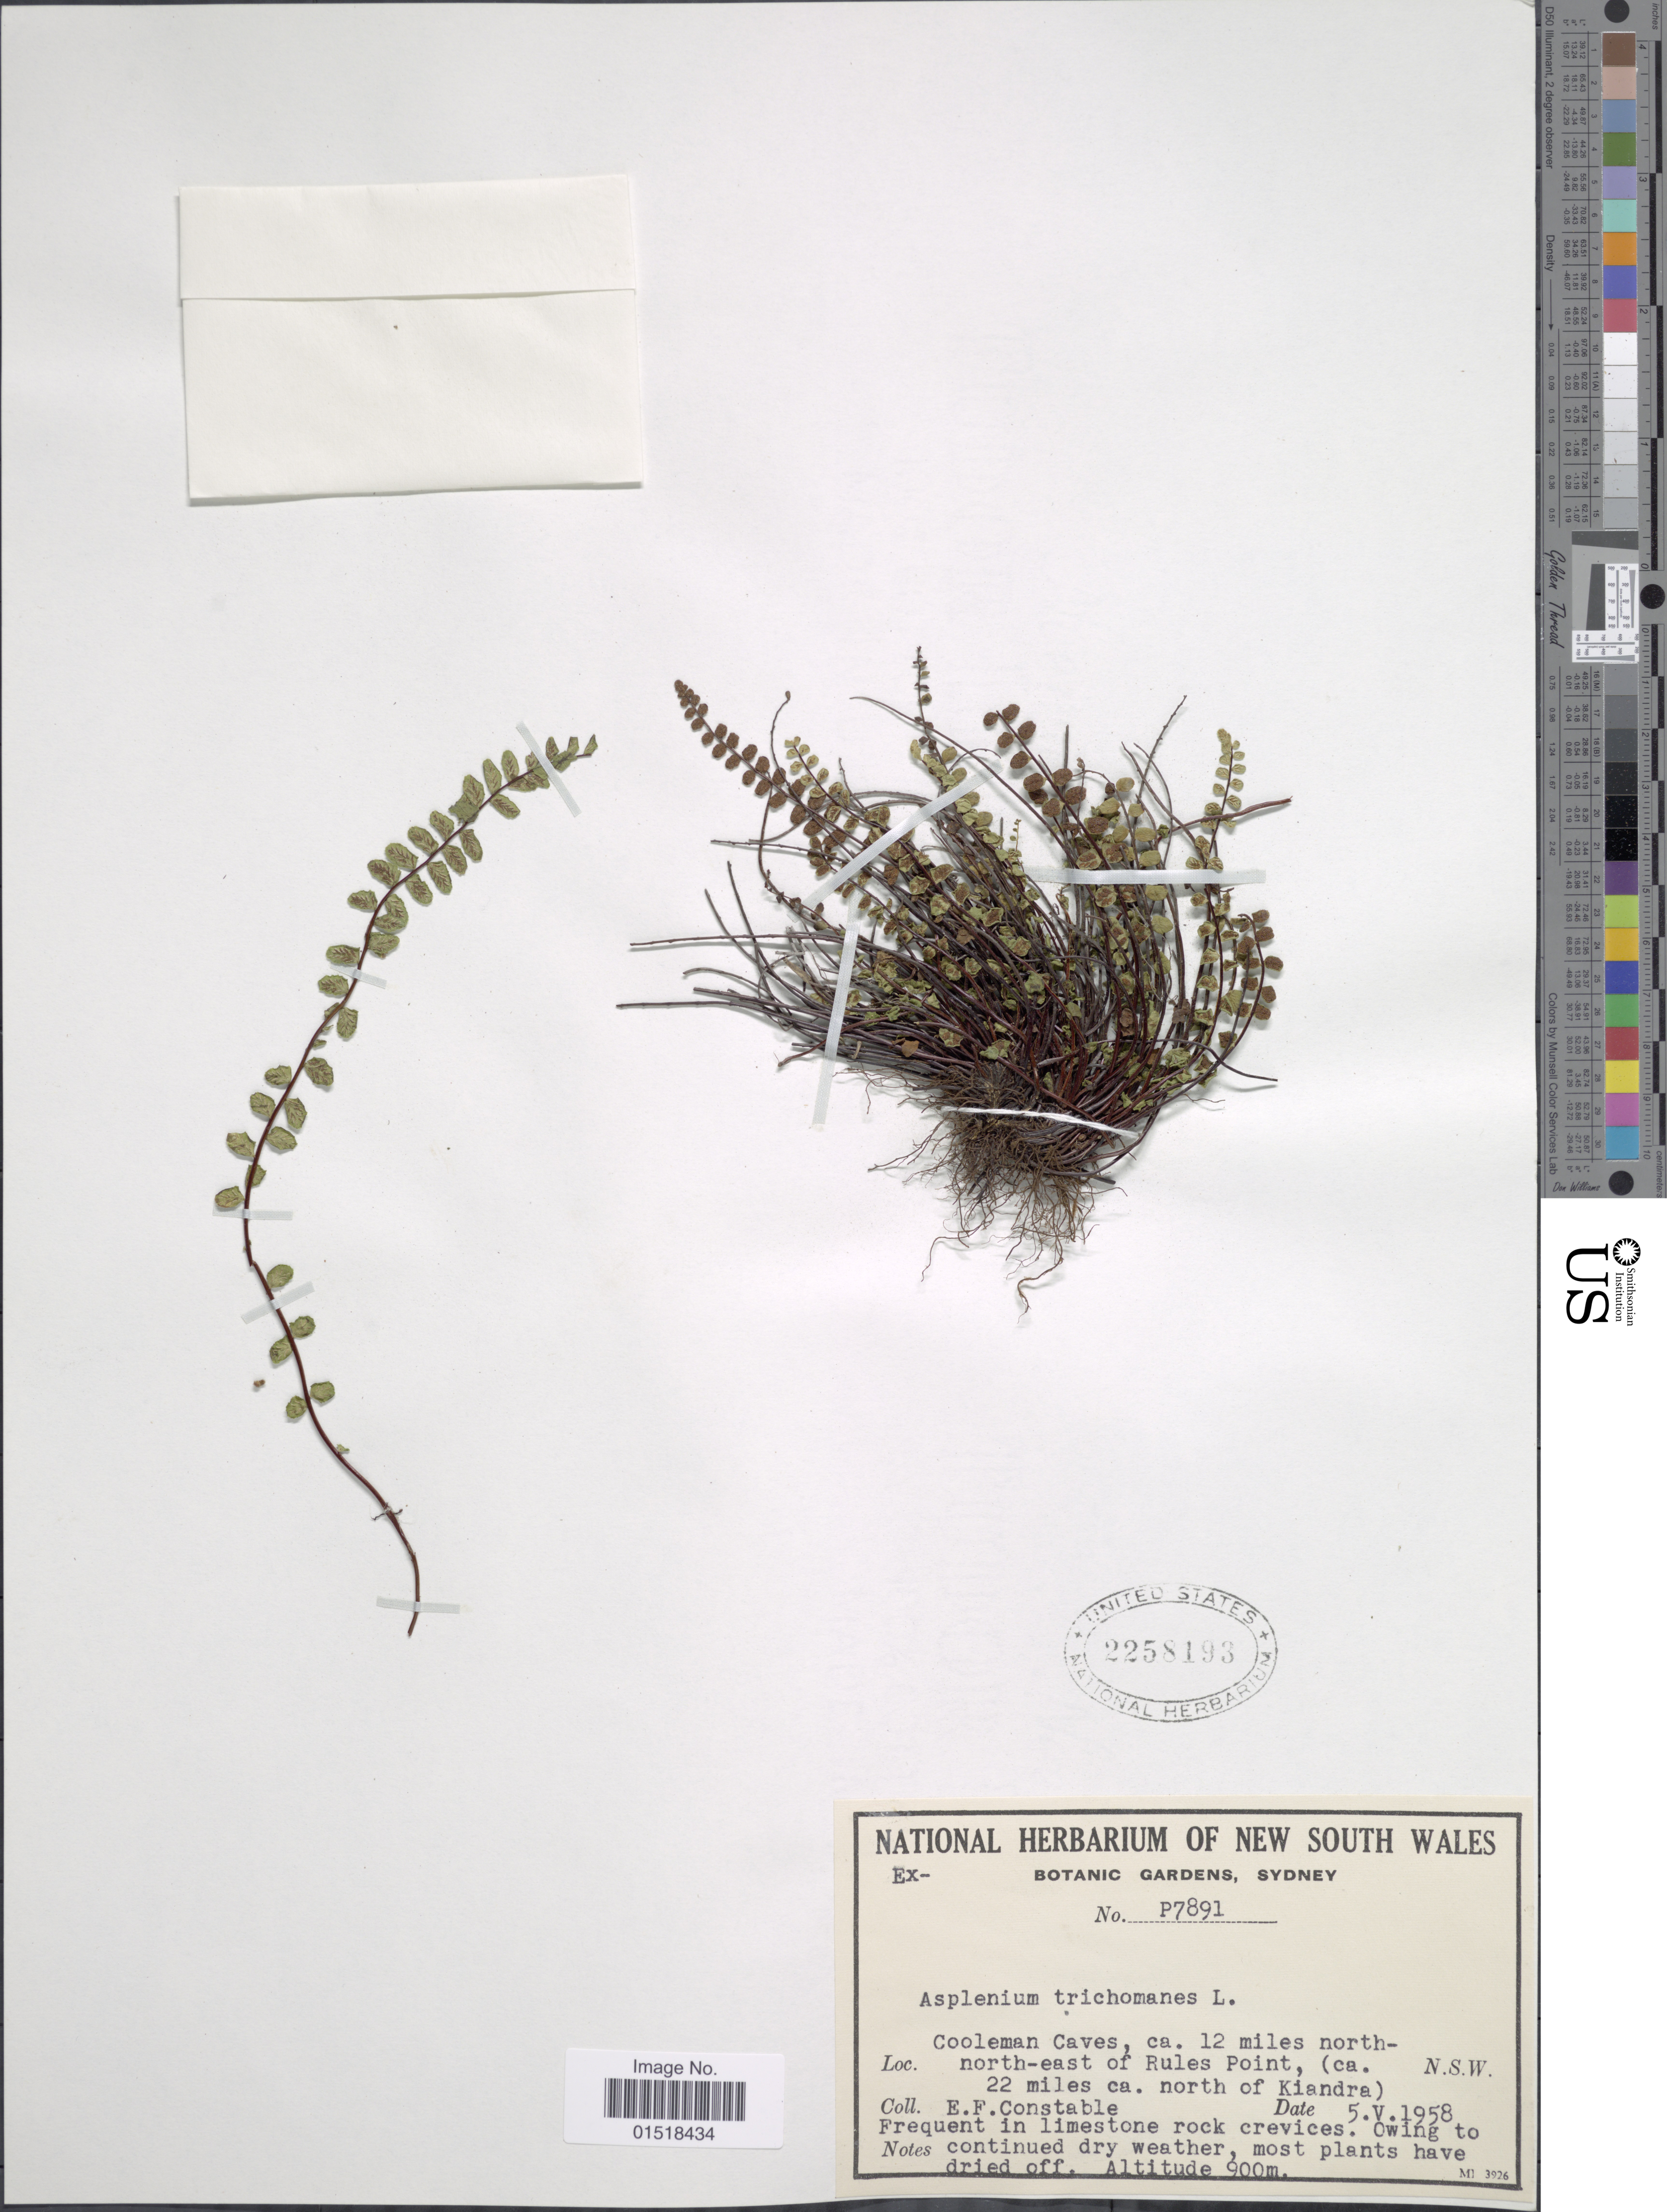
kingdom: Plantae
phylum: Tracheophyta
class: Polypodiopsida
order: Polypodiales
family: Aspleniaceae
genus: Asplenium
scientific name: Asplenium trichomanes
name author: L.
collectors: E. F. Constable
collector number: P7891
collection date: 1958-05-05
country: Australia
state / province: New South Wales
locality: Cooleman Caves, ca. 12 miles north-north-east of Rules Point, ca. 22 miles ca. north of Kiandra).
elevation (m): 900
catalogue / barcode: US 2258193